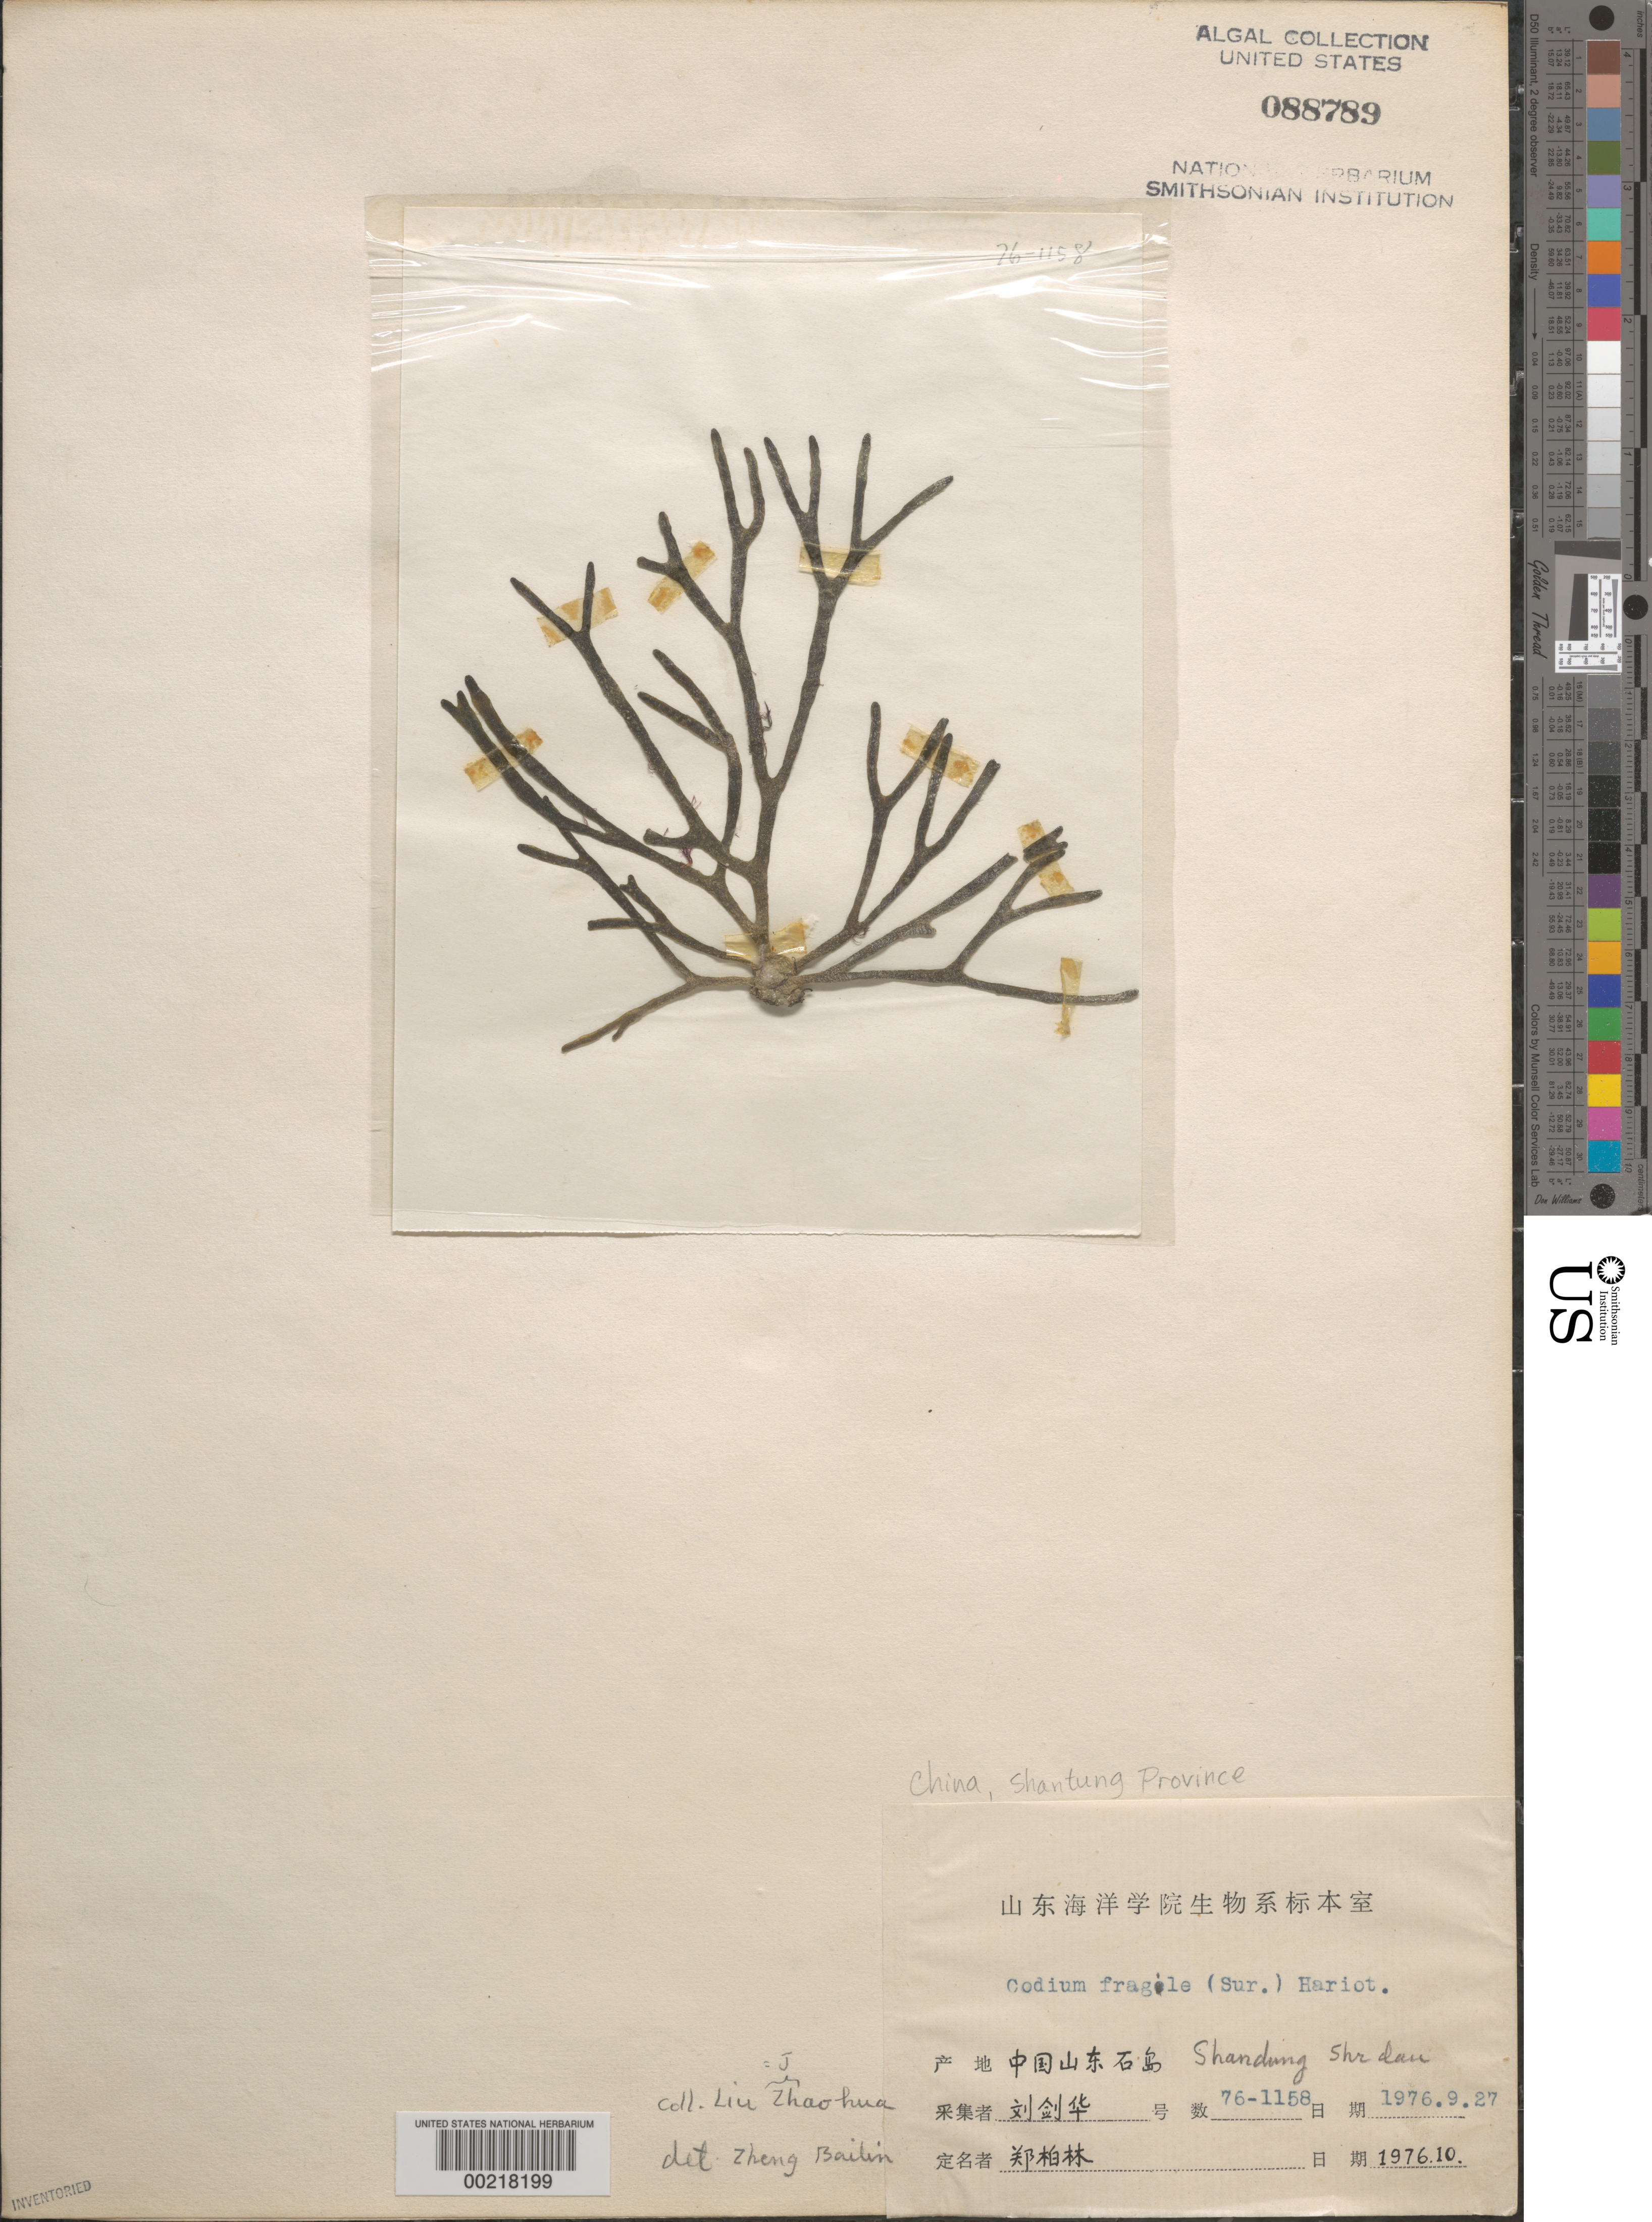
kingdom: Plantae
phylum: Chlorophyta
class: Ulvophyceae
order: Bryopsidales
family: Codiaceae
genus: Codium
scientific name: Codium fragile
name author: (Suringar) P. Hariot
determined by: Bailin, Z.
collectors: L. Jaohua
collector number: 76-1158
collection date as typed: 27 Sep 1976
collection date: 1976-09-27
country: China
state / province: Shandong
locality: Shandung Shrdau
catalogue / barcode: US 88789